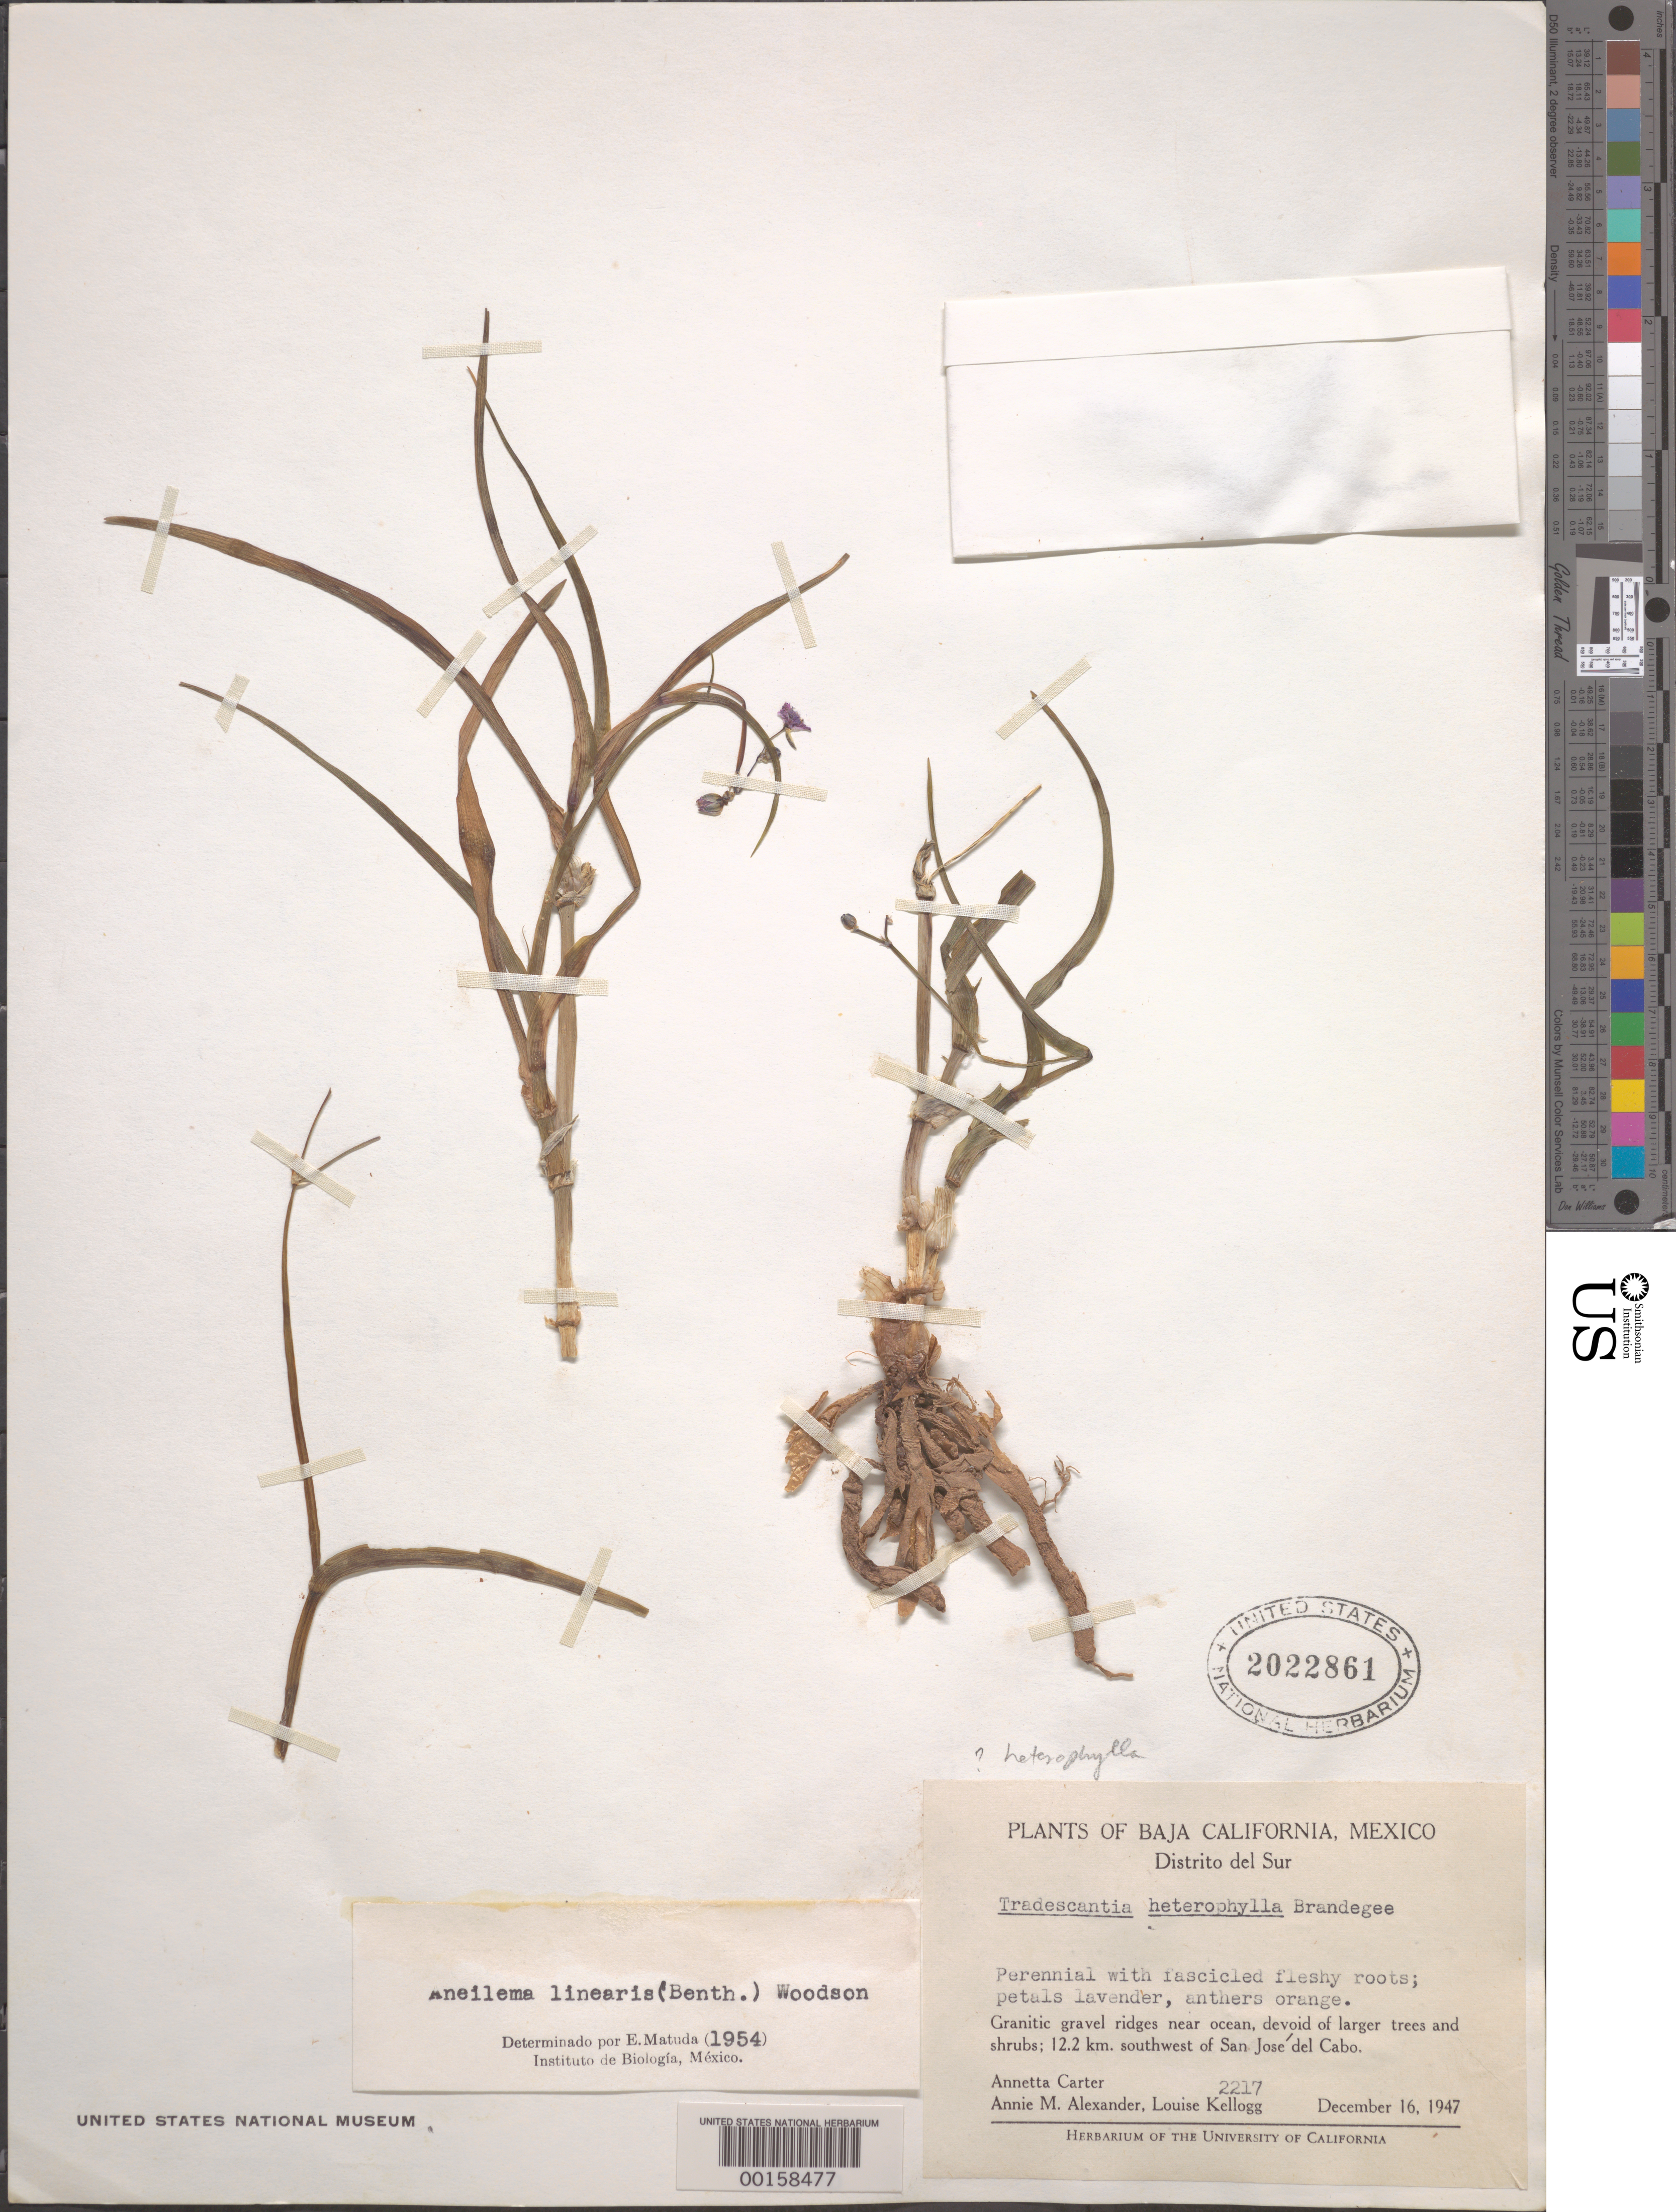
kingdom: Plantae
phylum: Tracheophyta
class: Liliopsida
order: Commelinales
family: Commelinaceae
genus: Gibasis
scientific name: Gibasis heterophylla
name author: (K. Brandegee) Reveal & W.J. Hess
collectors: A. M. Carter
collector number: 2217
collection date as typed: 16 Dec 1947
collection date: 1947-12-16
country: Mexico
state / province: Baja California Sur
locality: Sw of San Jose del Cabo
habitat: Granitic gravel ridge near ocean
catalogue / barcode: US 2022861